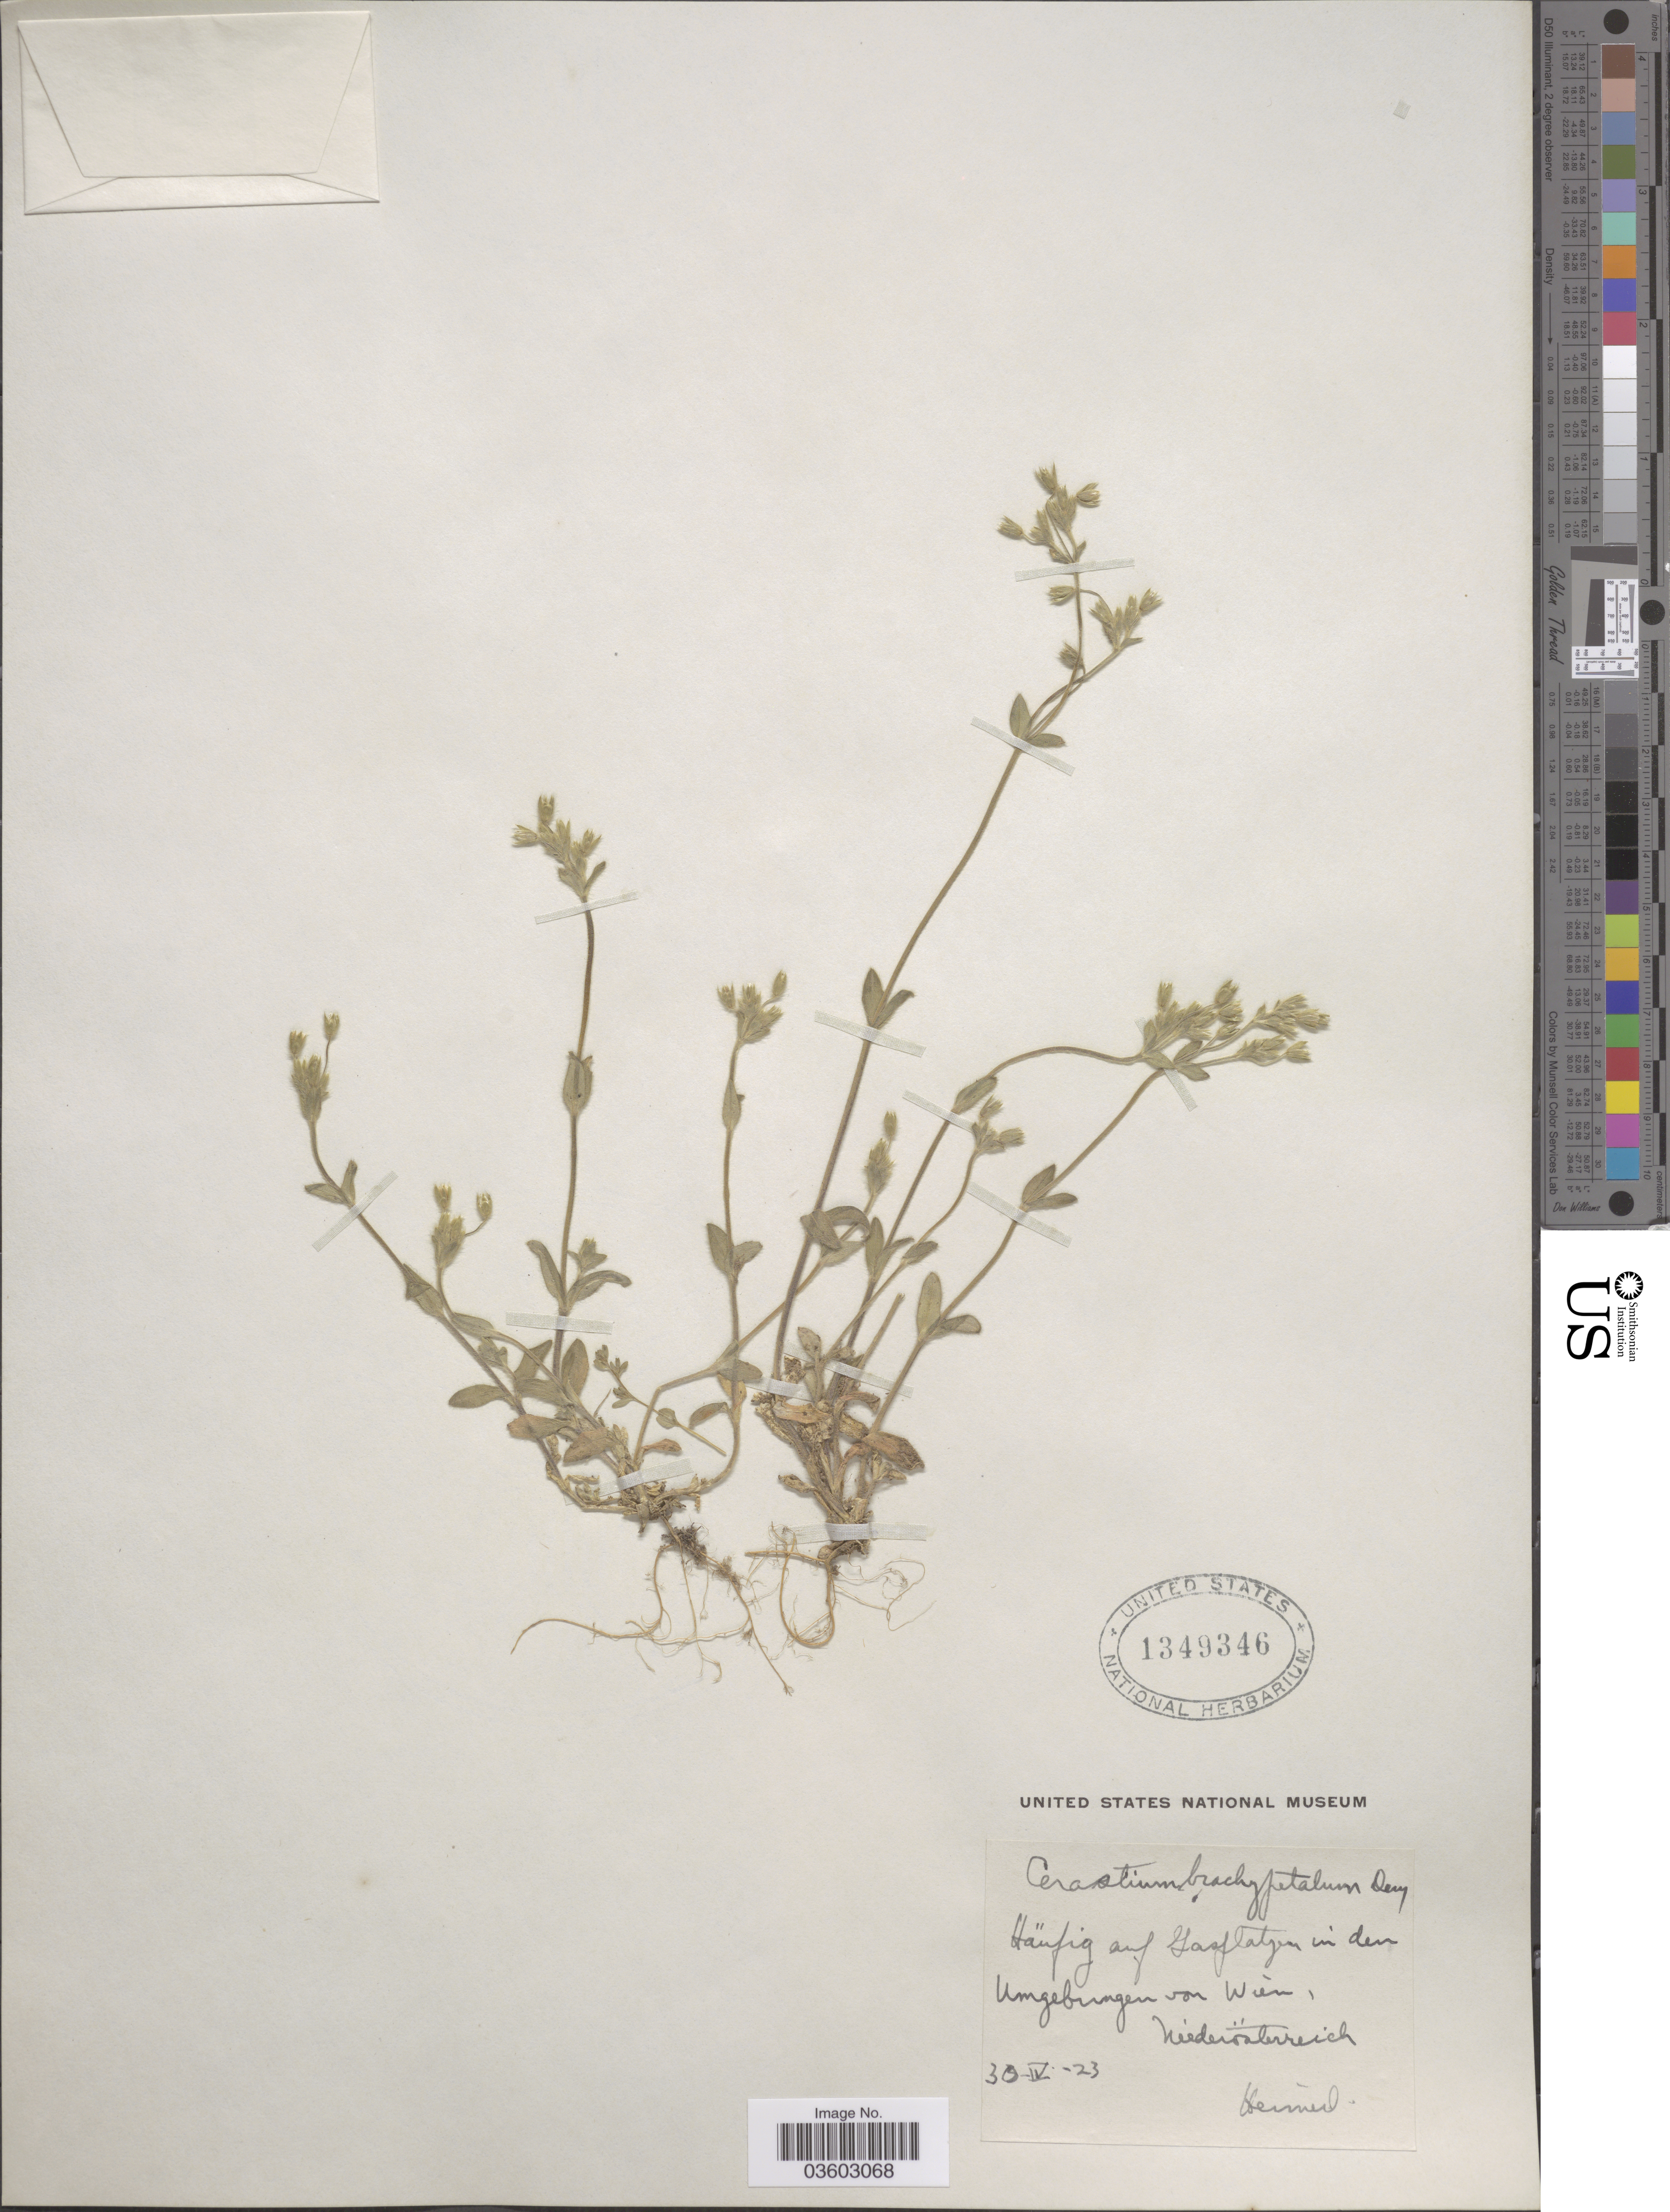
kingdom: Plantae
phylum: Tracheophyta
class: Magnoliopsida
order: Caryophyllales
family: Caryophyllaceae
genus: Cerastium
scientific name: Cerastium brachypetalum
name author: Pers.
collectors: Heimerl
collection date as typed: Transcribed d/m/y: 30/4/23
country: Austria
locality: Wien, Niederösterreich.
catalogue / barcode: US 1349346